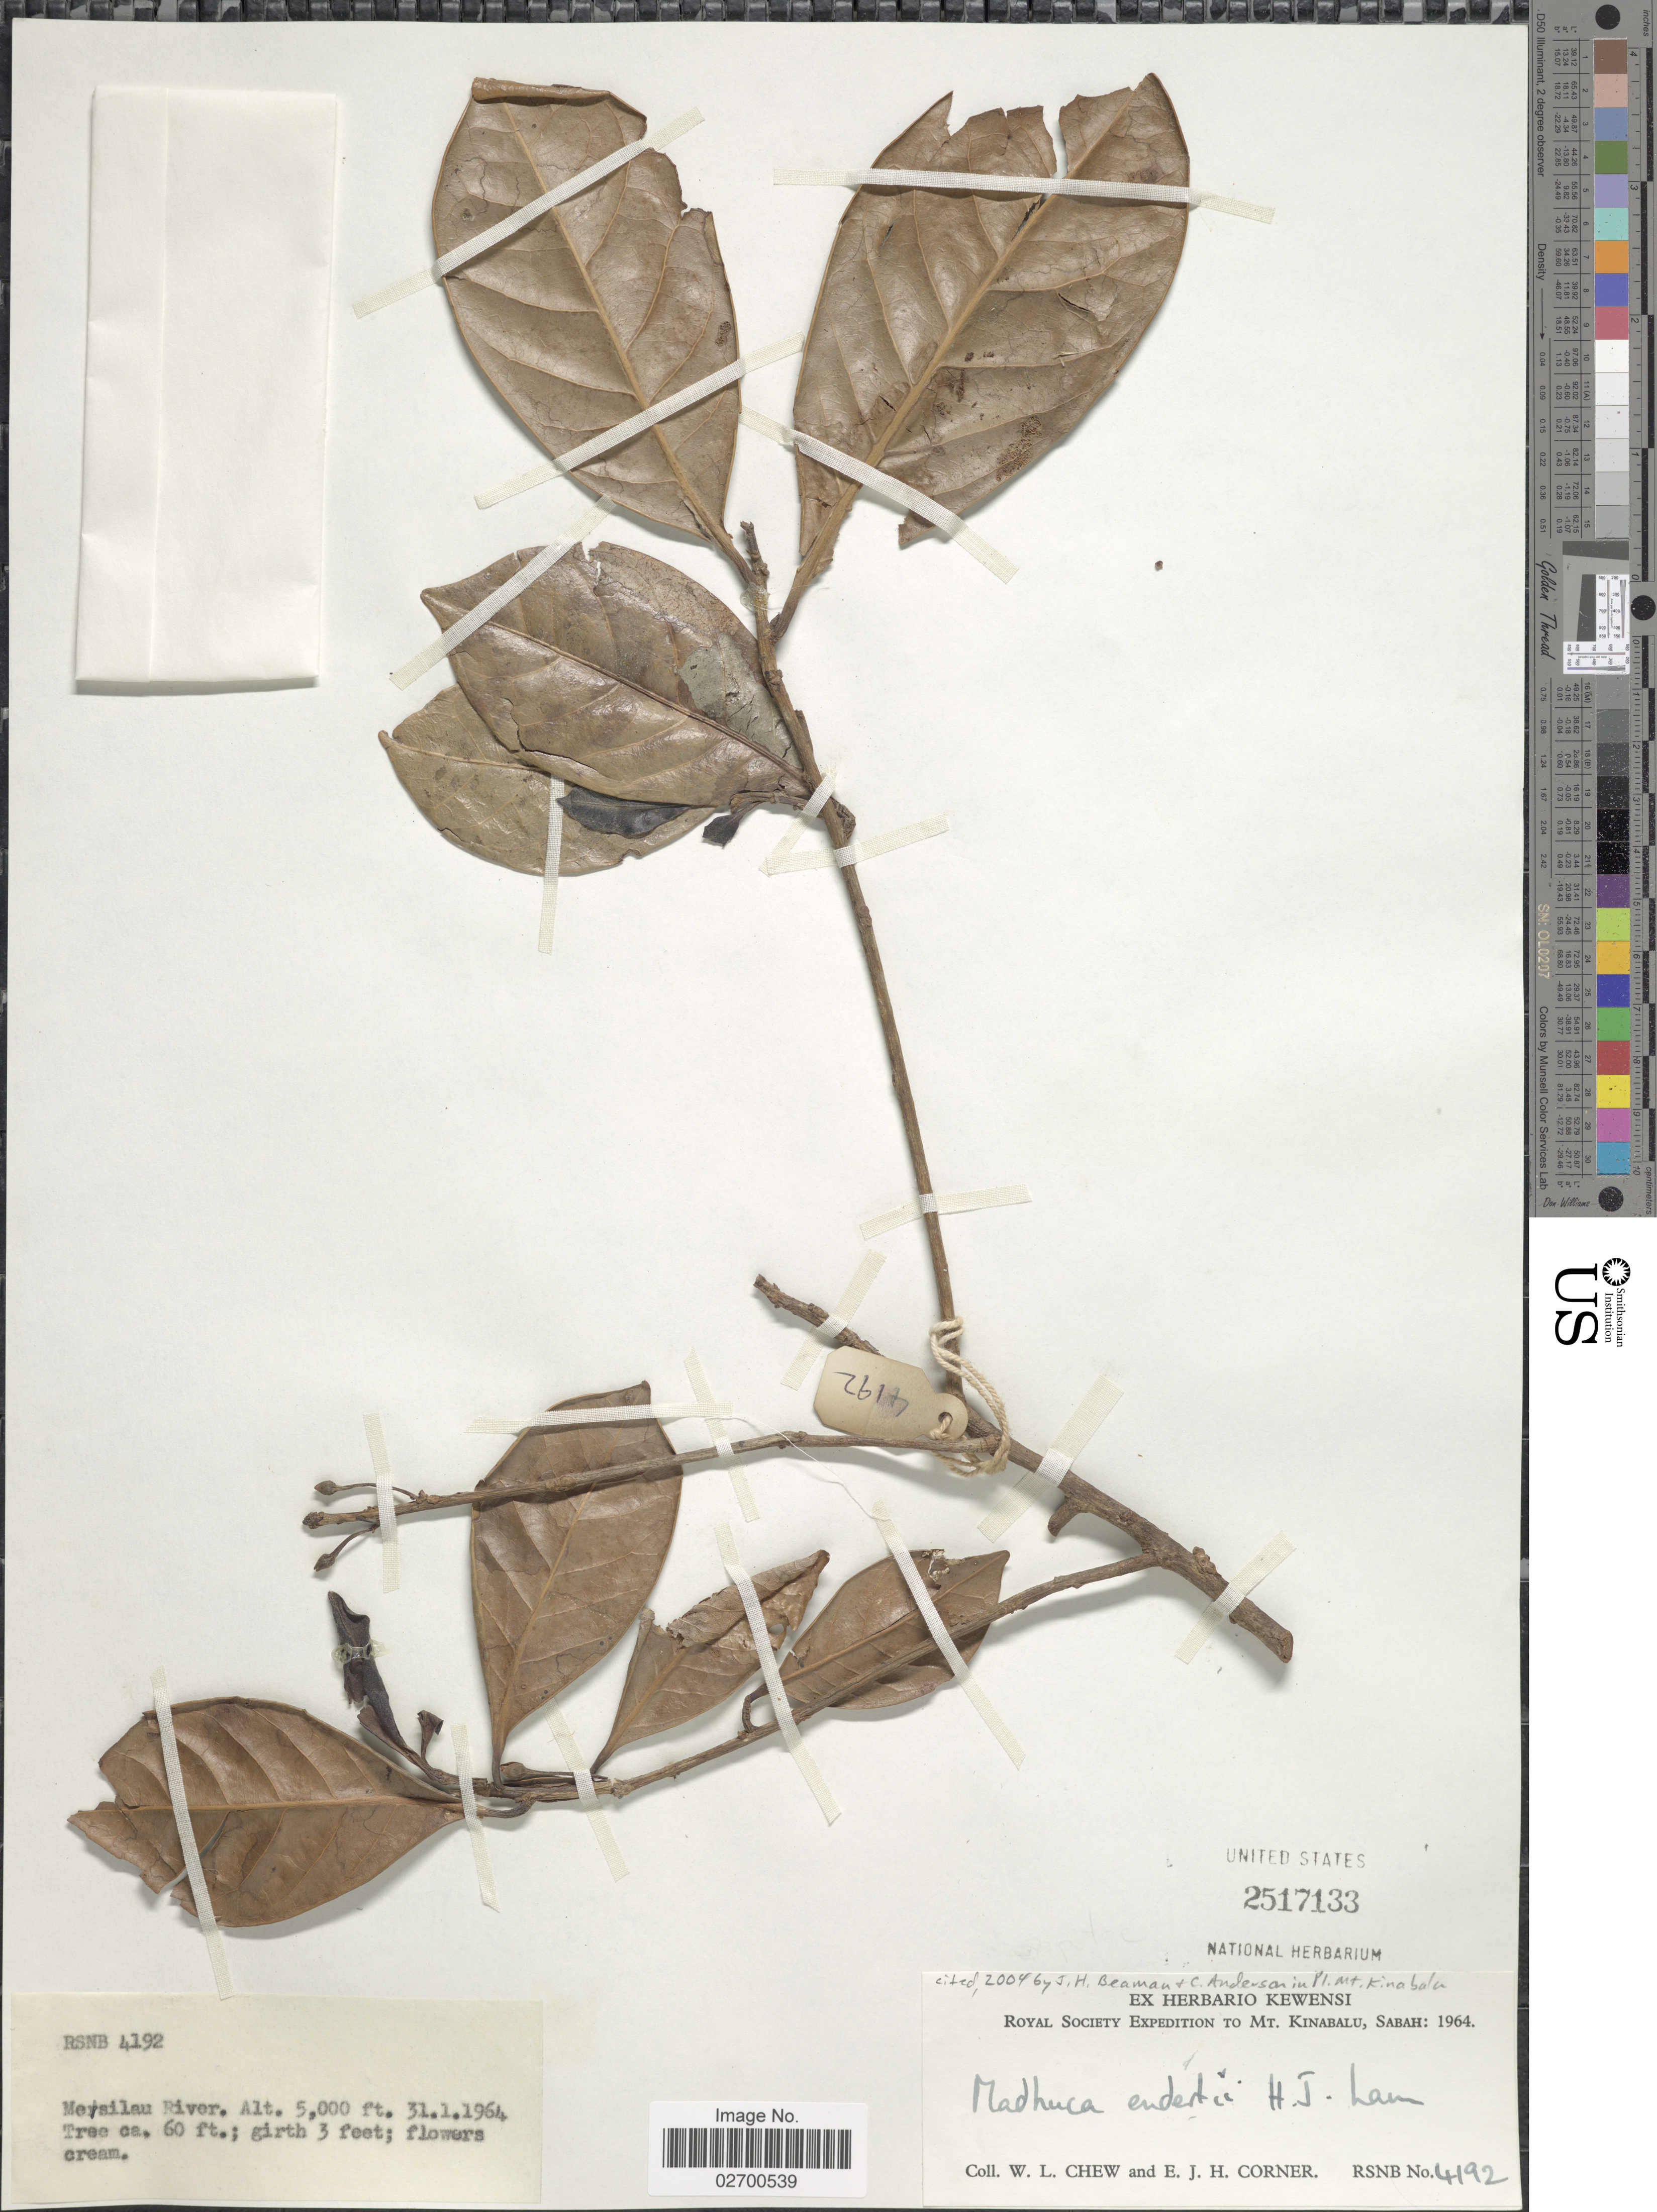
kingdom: Plantae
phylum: Tracheophyta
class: Magnoliopsida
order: Ericales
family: Sapotaceae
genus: Madhuca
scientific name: Madhuca endertii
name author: H.J. Lam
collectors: W. Chew & E. Corner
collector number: RSNB4192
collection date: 1964-01-31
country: Malaysia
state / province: Sabah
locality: Royal Society to Mt. Kinabalu. Mesilau River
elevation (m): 1524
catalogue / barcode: US 2517133